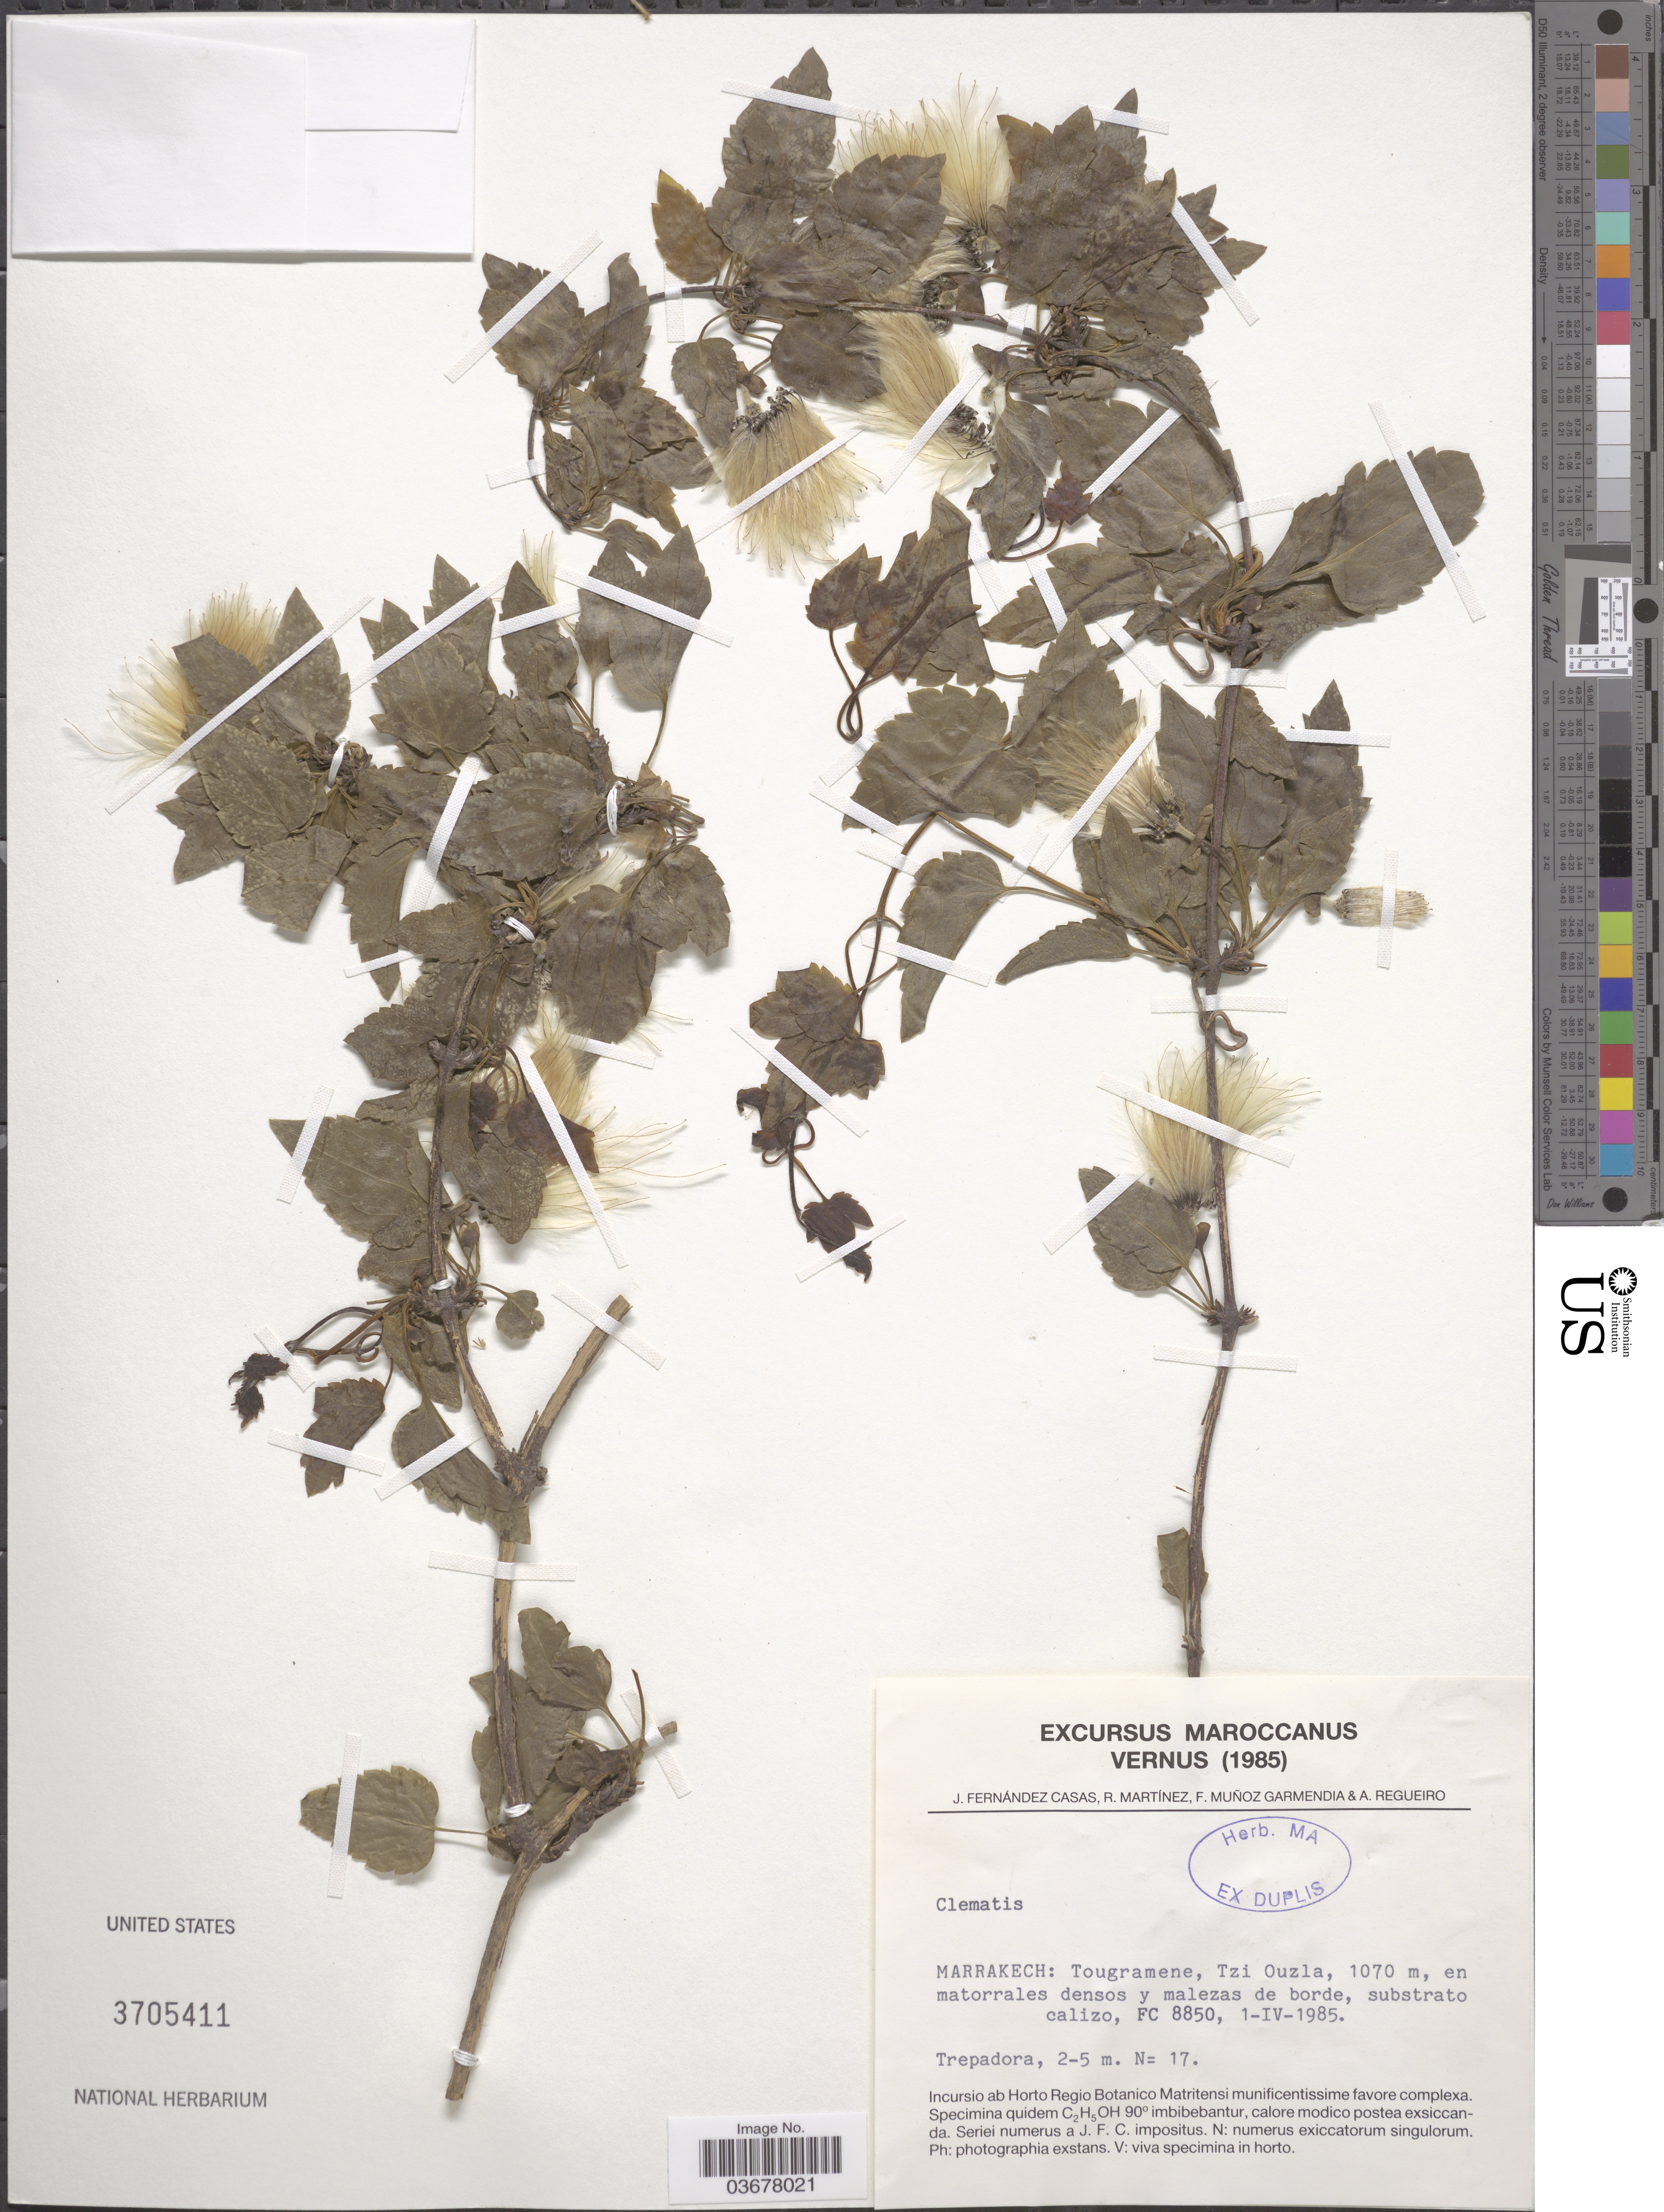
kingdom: Plantae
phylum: Tracheophyta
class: Magnoliopsida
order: Ranunculales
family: Ranunculaceae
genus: Clematis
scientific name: Clematis sp.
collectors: J. Fernández, R. Martinez, F. Muñoz Garmendia & A. Regueiro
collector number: FC8850?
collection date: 1985-04-01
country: Morocco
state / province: Marrakech-Tensift-Al Haouz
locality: Marrakech: Tourgramene, Tzi Ouzla.Trepadora [unsure placement].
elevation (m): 1070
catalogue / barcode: US 3705411